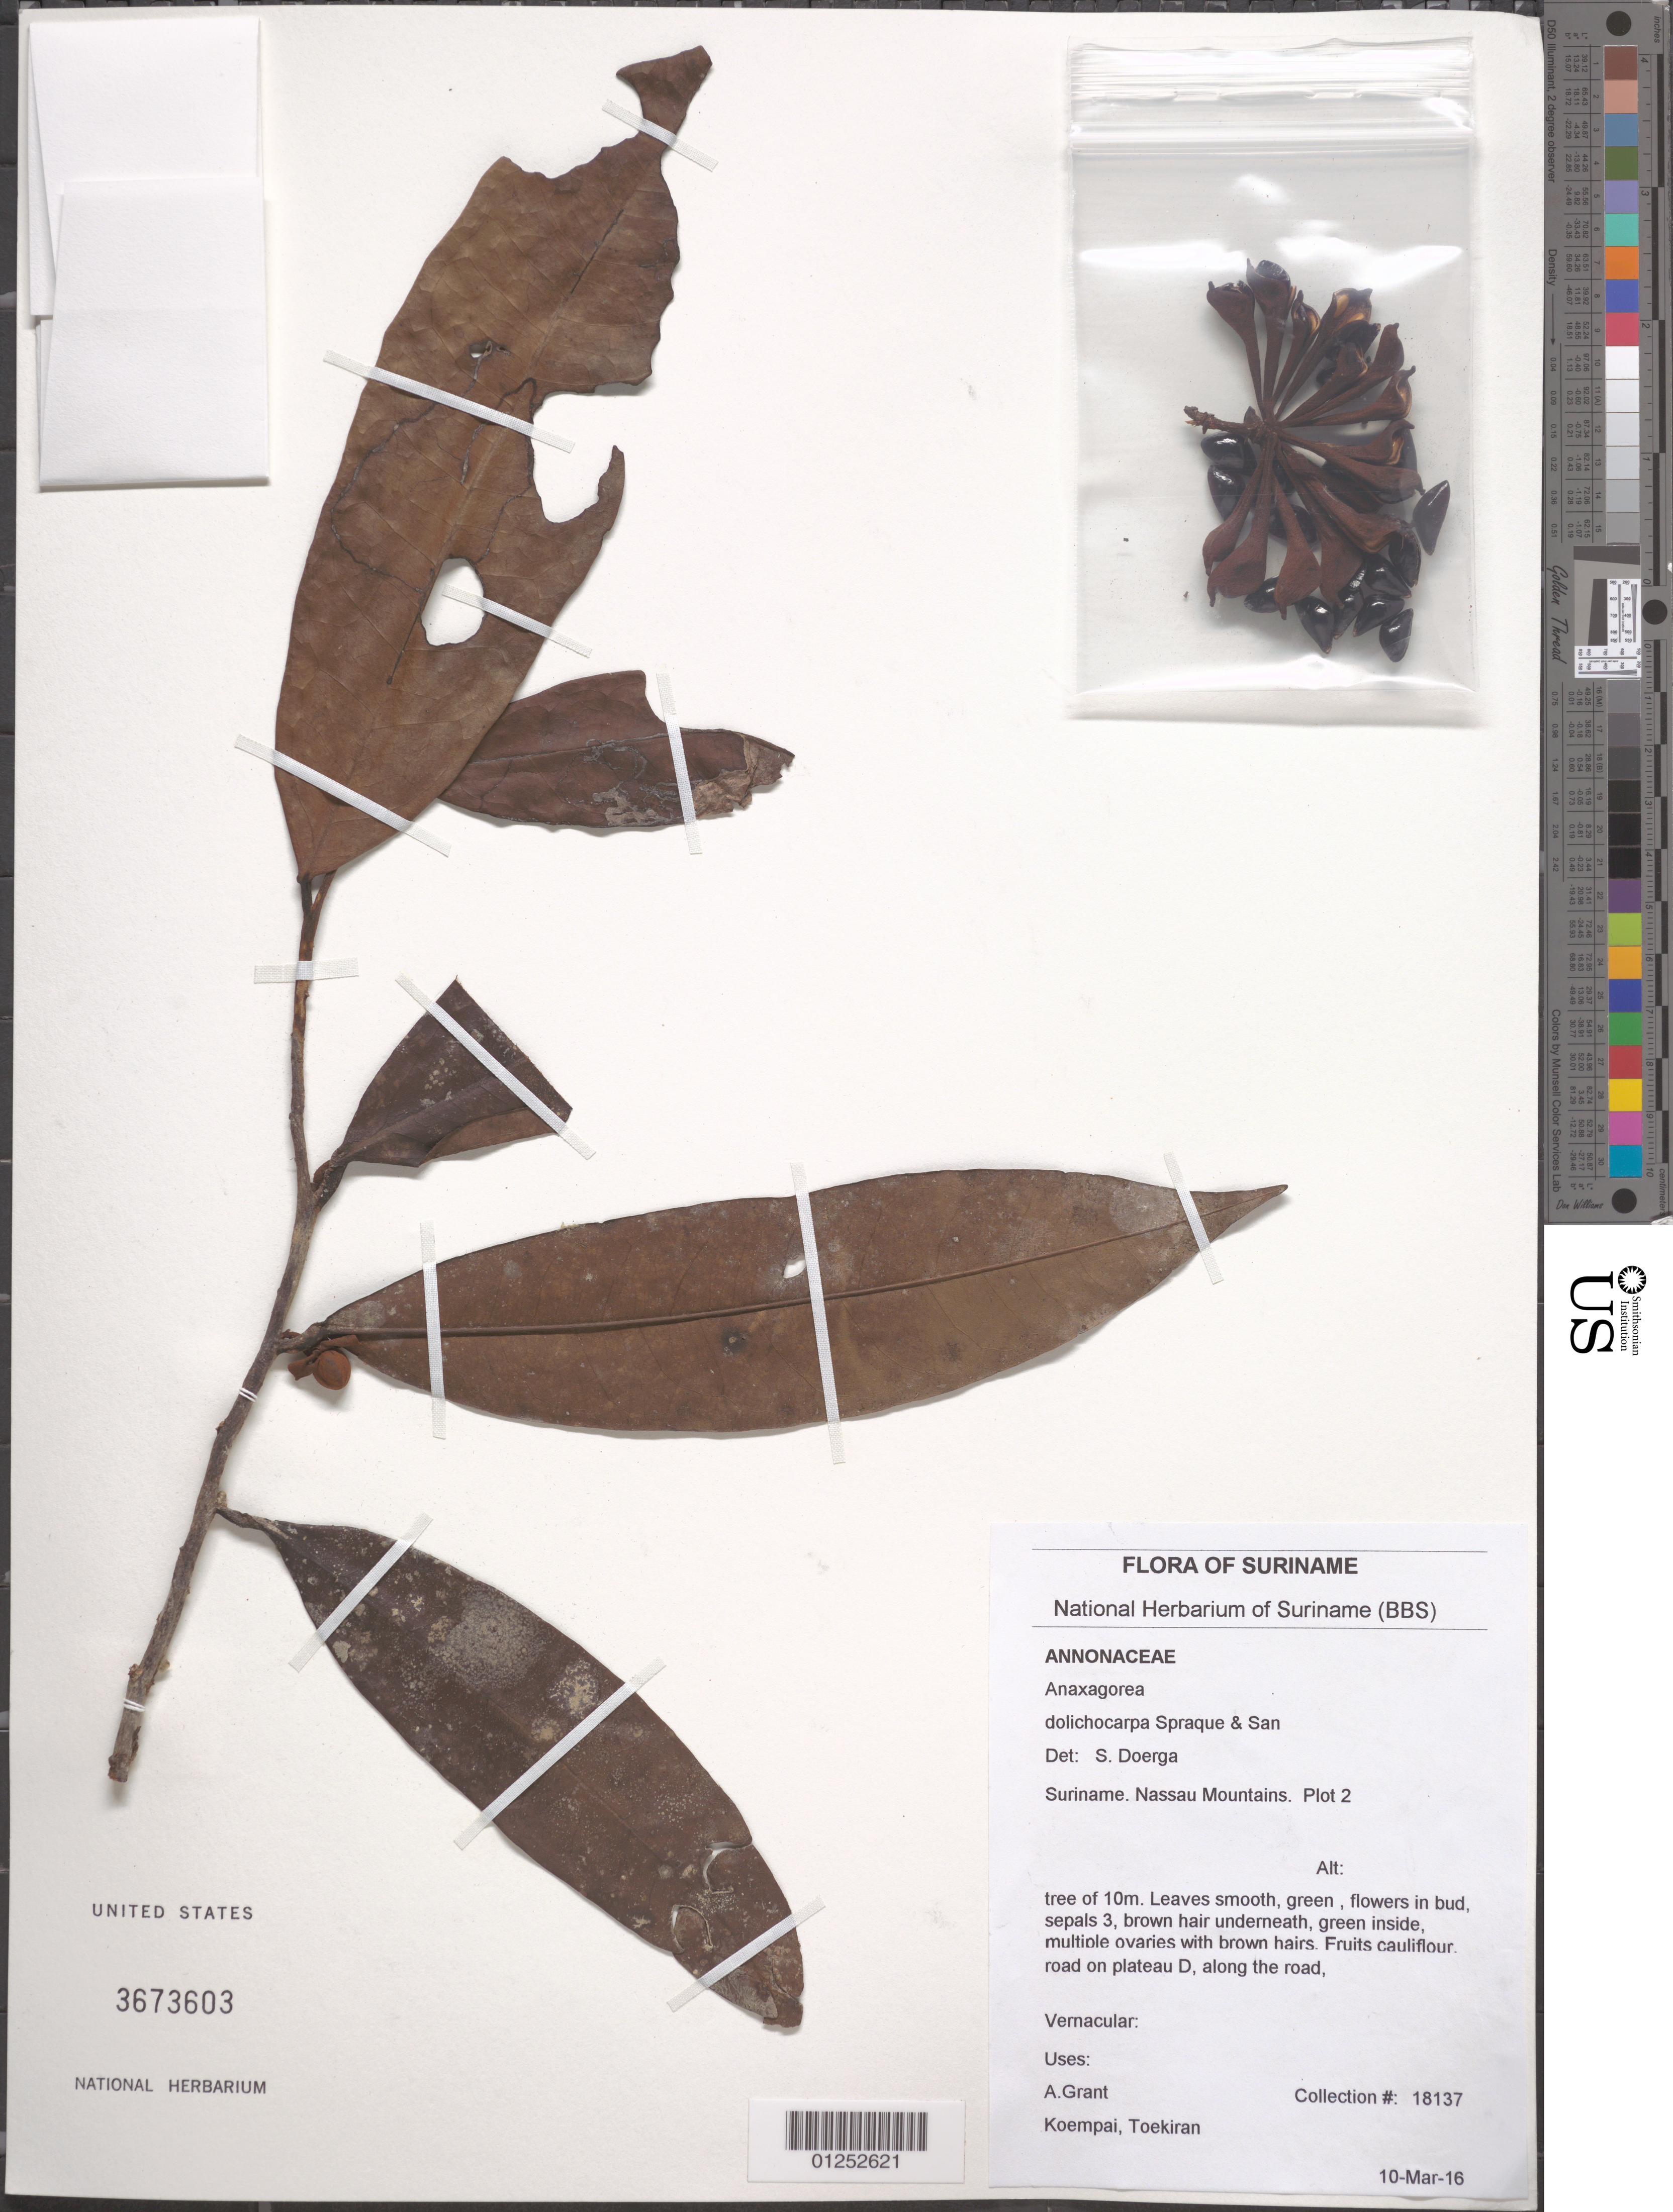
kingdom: Plantae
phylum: Tracheophyta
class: Magnoliopsida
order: Magnoliales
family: Annonaceae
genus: Anaxagorea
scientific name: Anaxagorea dolichocarpa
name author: Sprague & Sandwith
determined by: Doerga, S.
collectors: A. Grant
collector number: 18137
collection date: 2010-03-16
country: Suriname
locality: Nassau Mountains. Plot 2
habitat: Along the road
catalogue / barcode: US 3673603